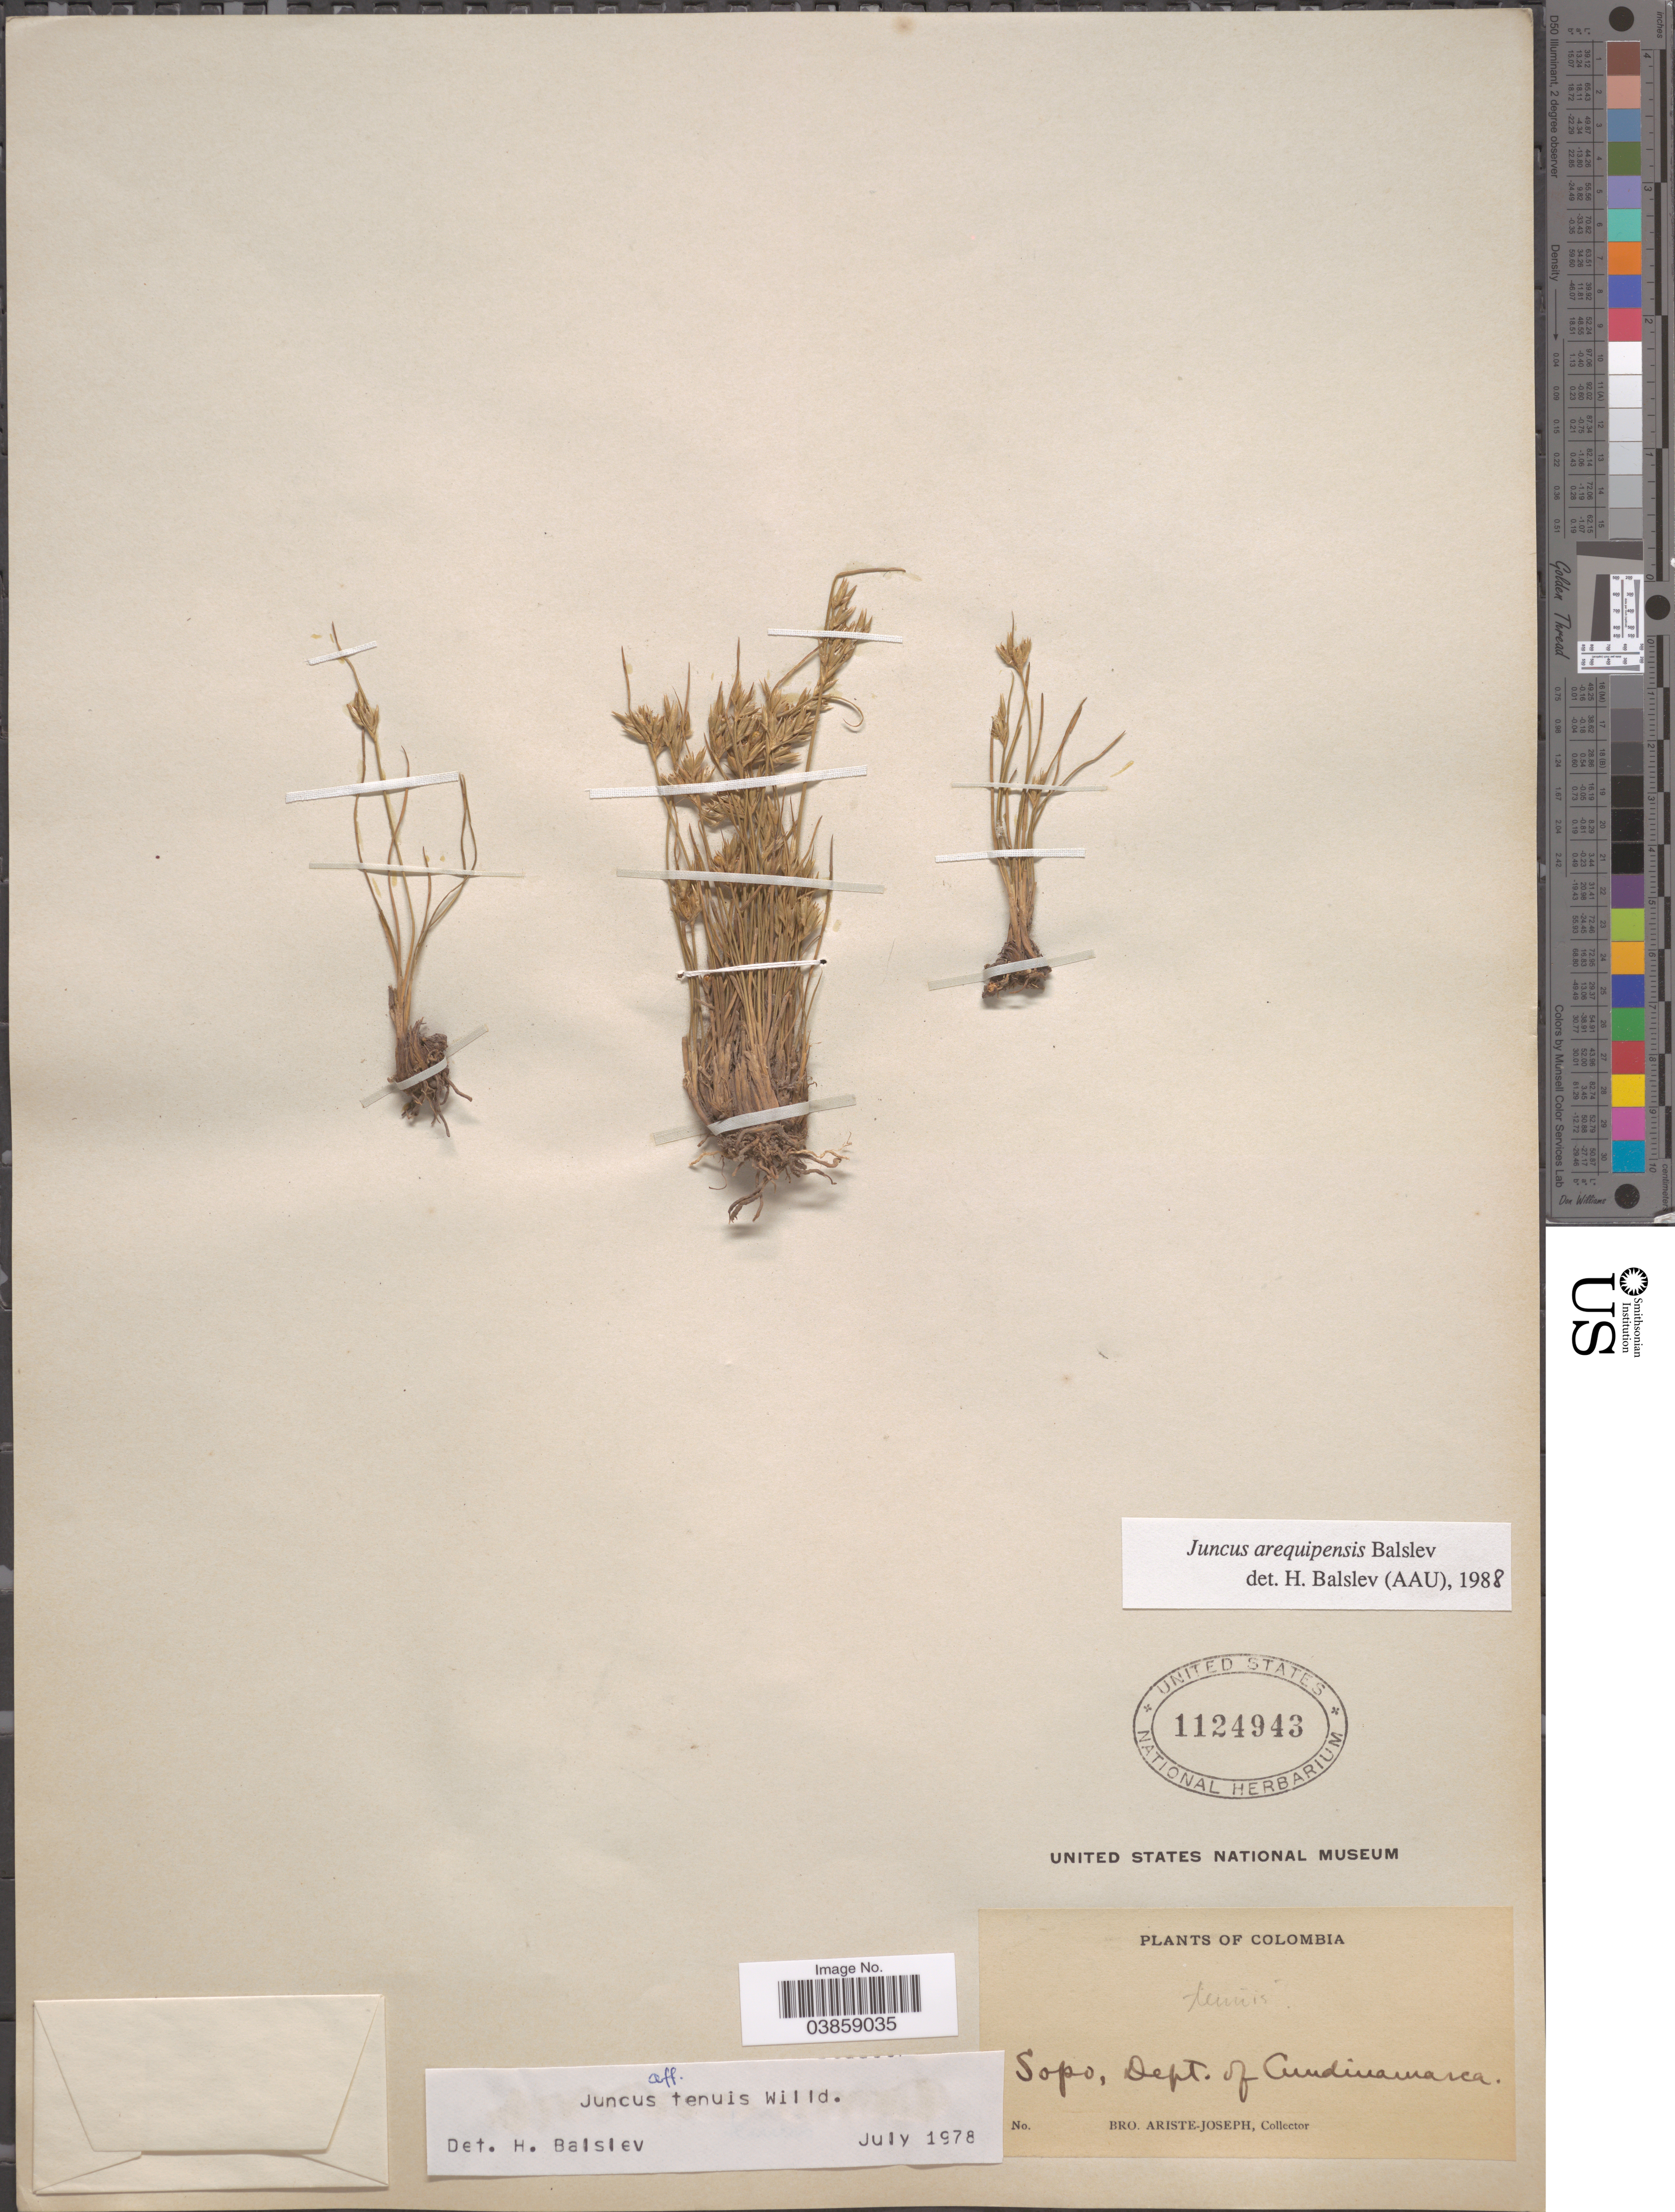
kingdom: Plantae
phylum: Tracheophyta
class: Liliopsida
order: Poales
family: Juncaceae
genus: Juncus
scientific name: Juncus arequipensis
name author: Balslev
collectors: Bro. Ariste-Joseph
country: Colombia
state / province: Cundinamarca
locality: Sopo, Dept. of Cundinamarca.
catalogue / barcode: US 1124943